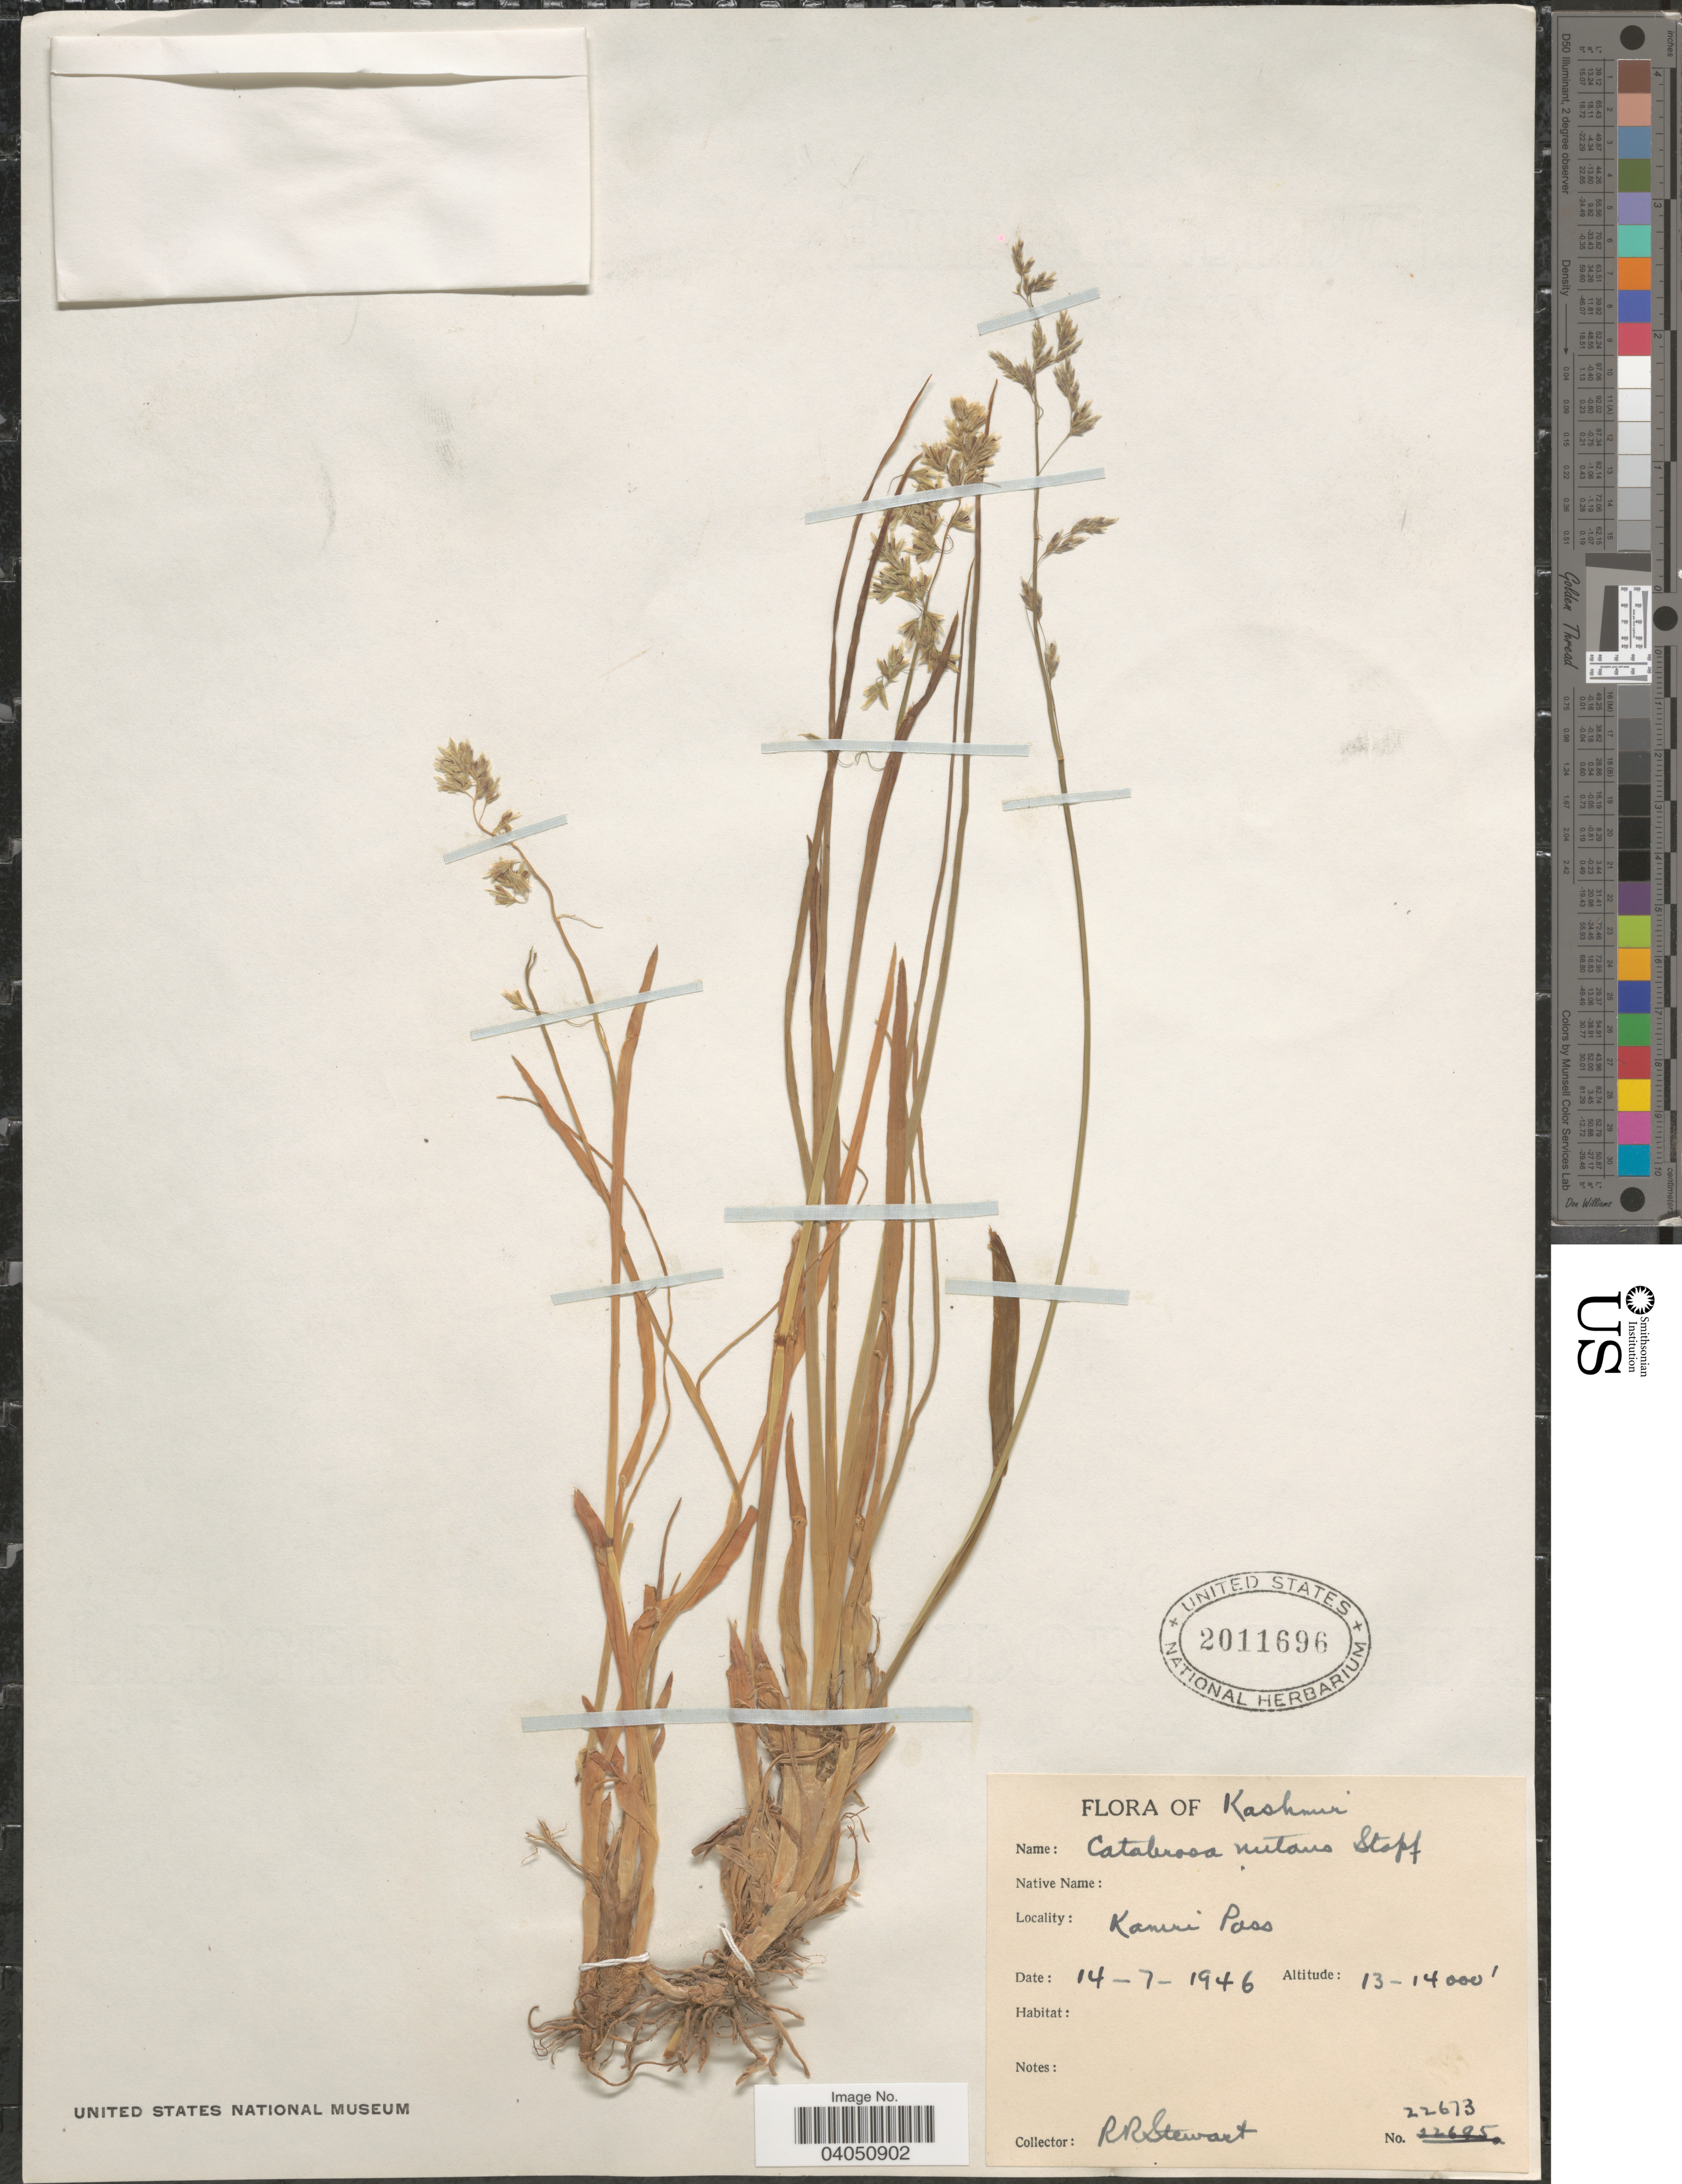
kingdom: Plantae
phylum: Tracheophyta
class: Liliopsida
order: Poales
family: Poaceae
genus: Hyalopoa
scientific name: Hyalopoa nutans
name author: (Griseb.) Tzvelev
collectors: R. Stewart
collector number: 22673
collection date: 1946-07-14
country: India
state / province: Jammu and Kashmir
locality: Kashmir. Kamri Pass.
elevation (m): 3962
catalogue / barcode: US 2011696